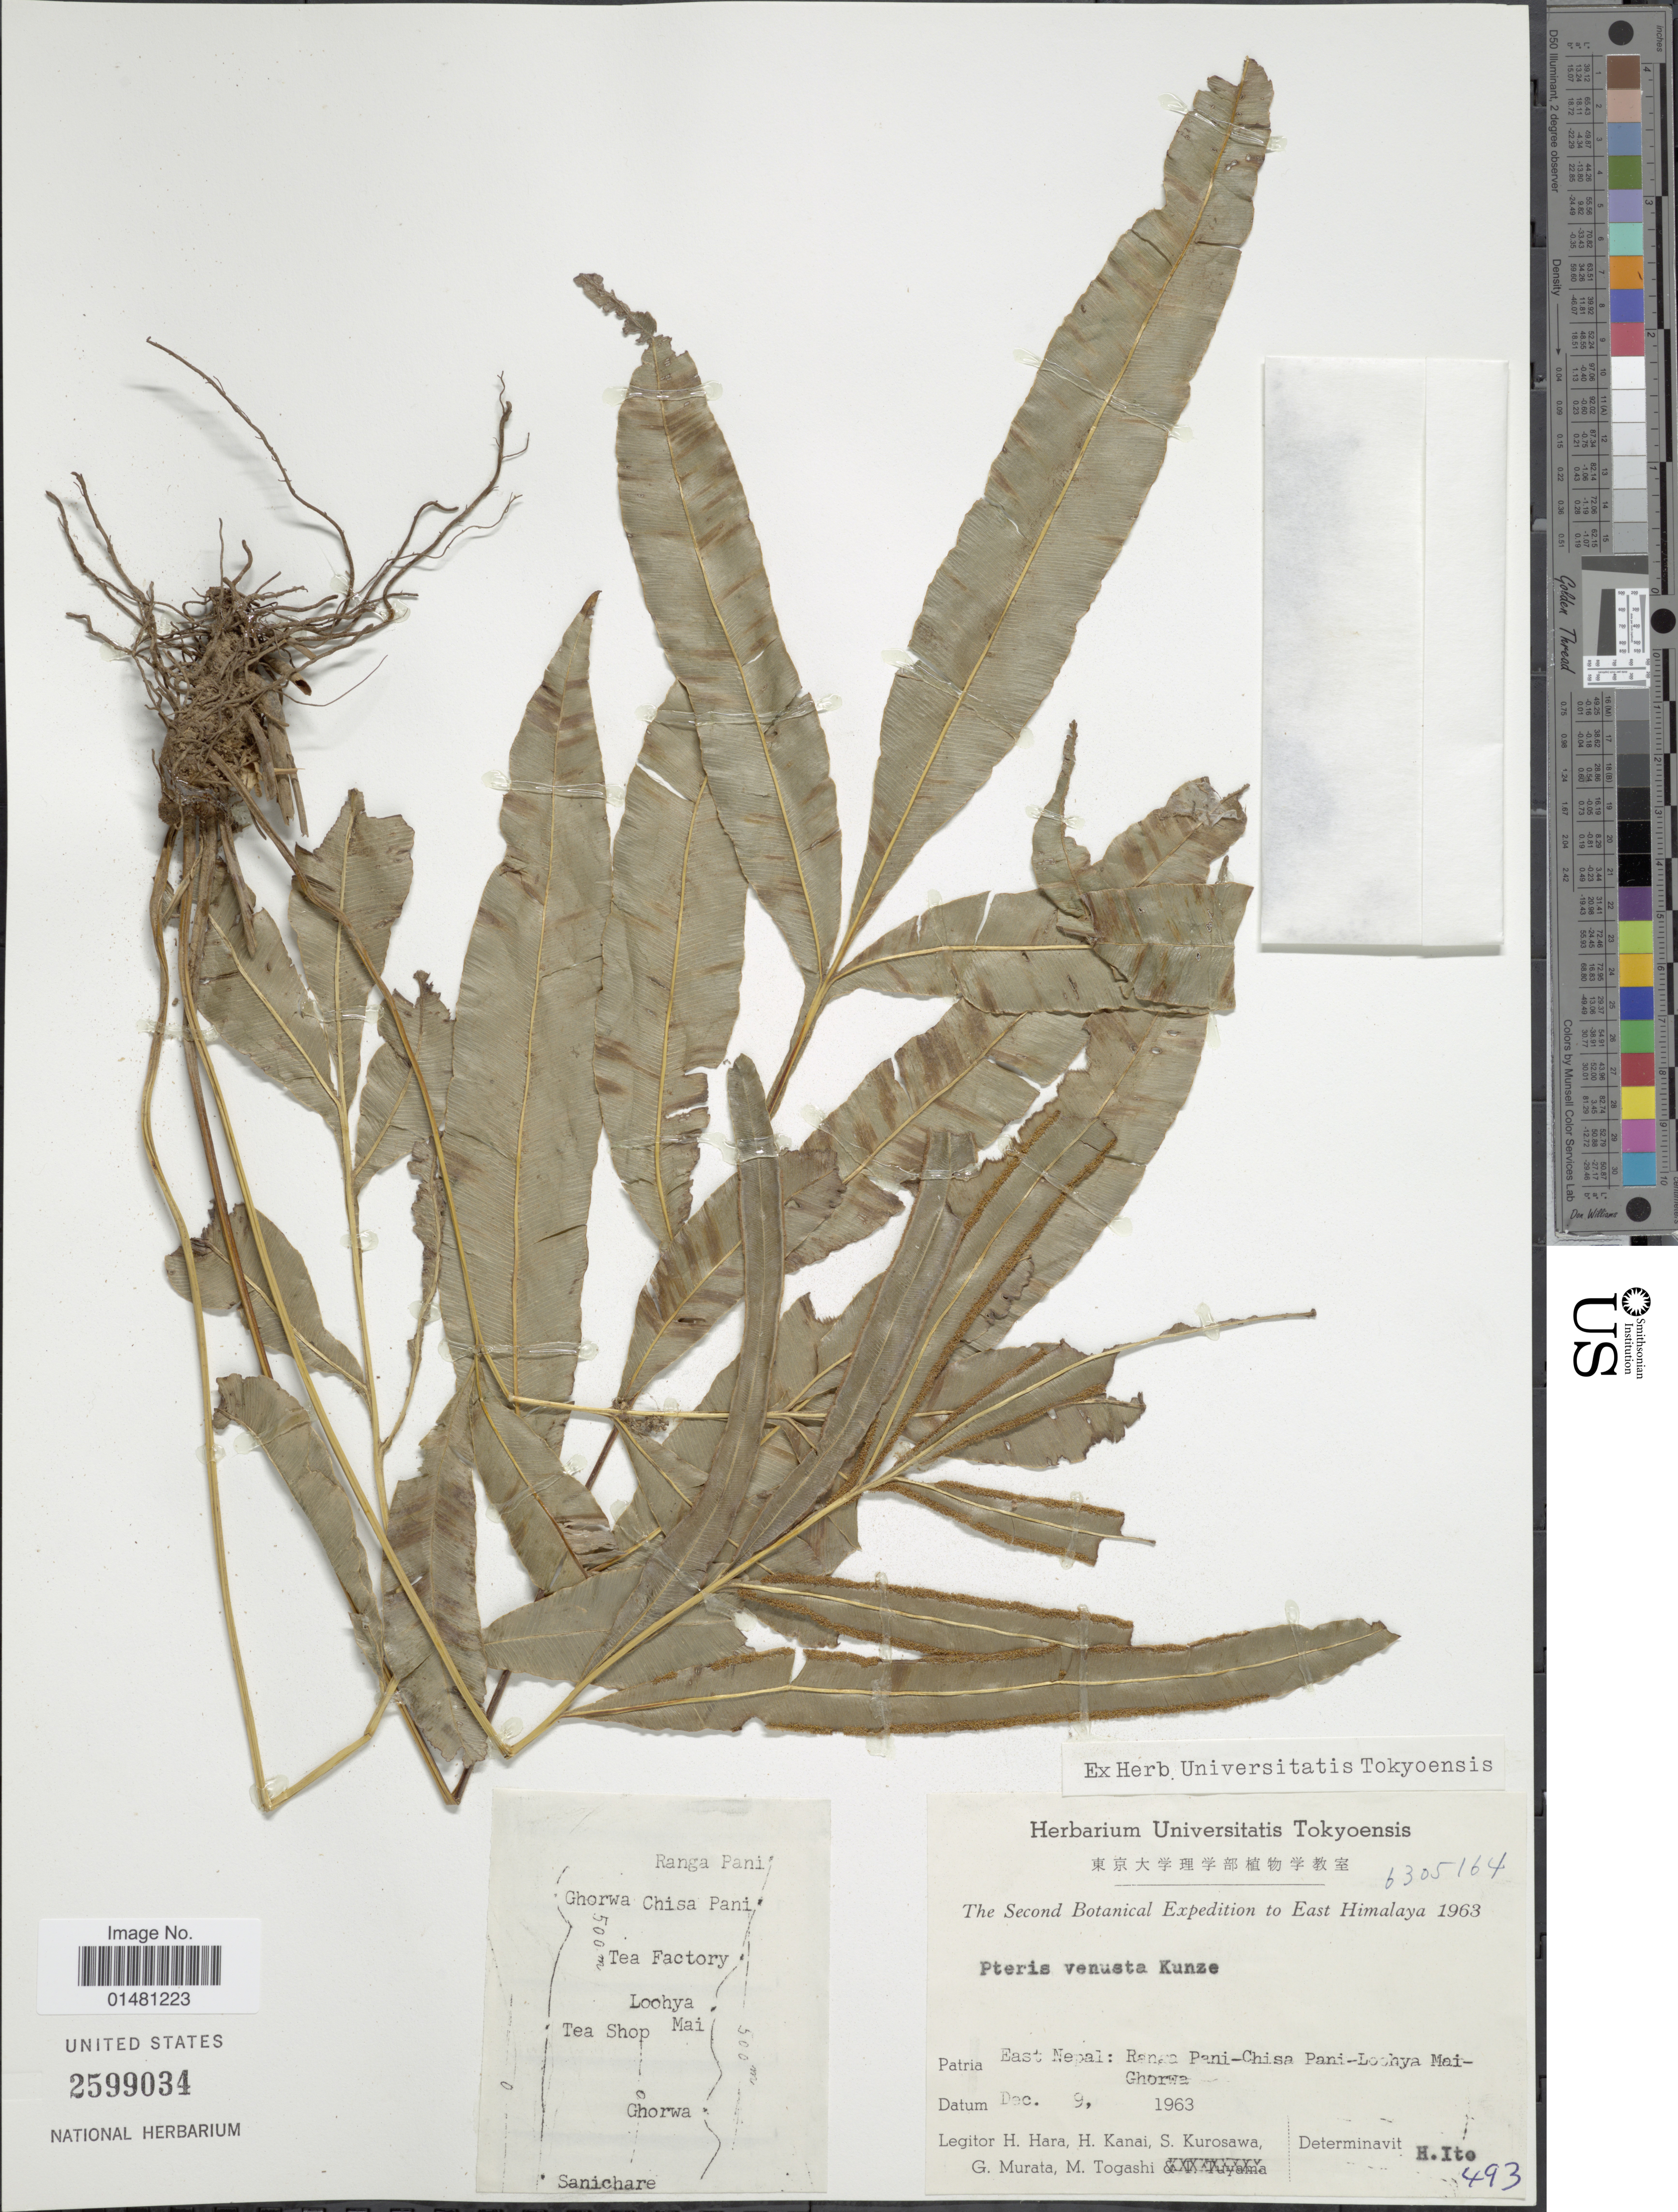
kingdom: Plantae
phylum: Tracheophyta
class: Polypodiopsida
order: Polypodiales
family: Pteridaceae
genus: Pteris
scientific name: Pteris venusta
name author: Kunze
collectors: H. Hara, H. Kanai, S. Kurosawa, G. Murata & M. Togashi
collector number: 6305164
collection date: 1963-12-09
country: Nepal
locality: East Nepal: ranga Pani-Chisa Pani-Loohya Mai-Ghorwa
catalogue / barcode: US 2599034